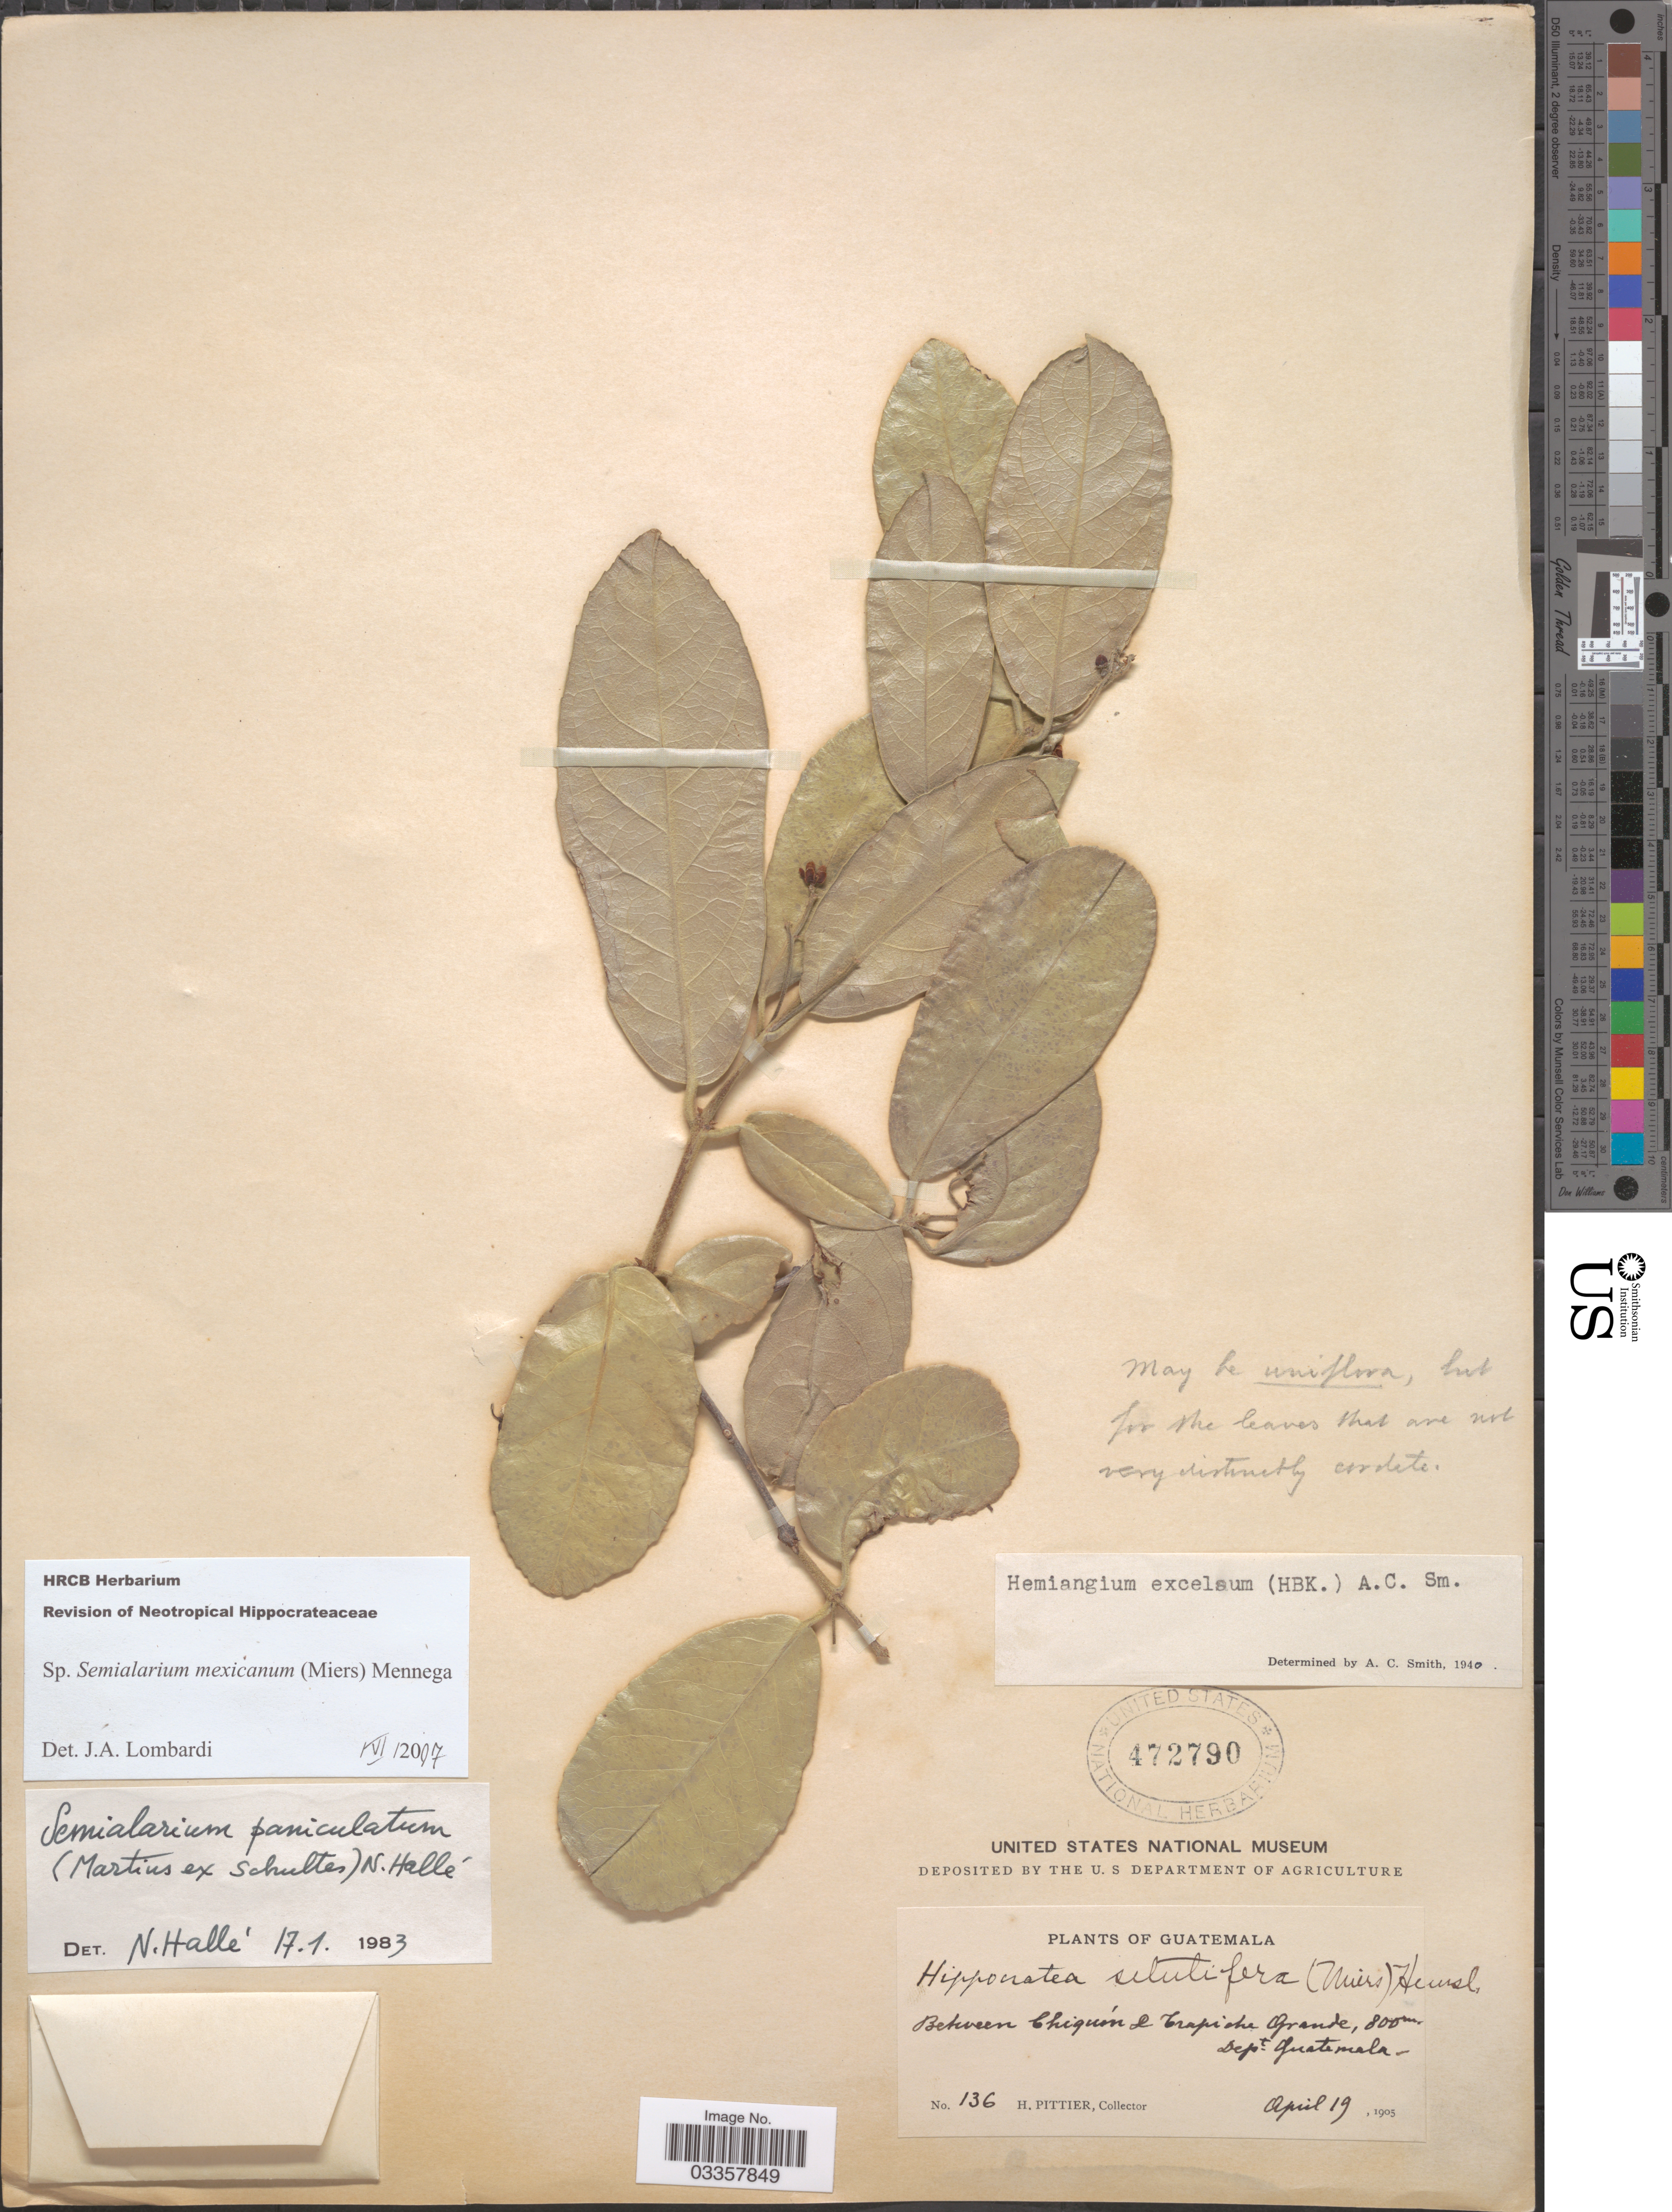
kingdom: Plantae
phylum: Tracheophyta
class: Magnoliopsida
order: Celastrales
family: Celastraceae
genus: Semialarium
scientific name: Semialarium mexicanum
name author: (Miers) Mennega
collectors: H. F. Pittier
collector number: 136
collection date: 1905-04-19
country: Guatemala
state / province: Guatemala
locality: Between Chiquin & Trapiche Grande. Dept. Guatemala.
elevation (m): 800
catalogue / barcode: US 472790